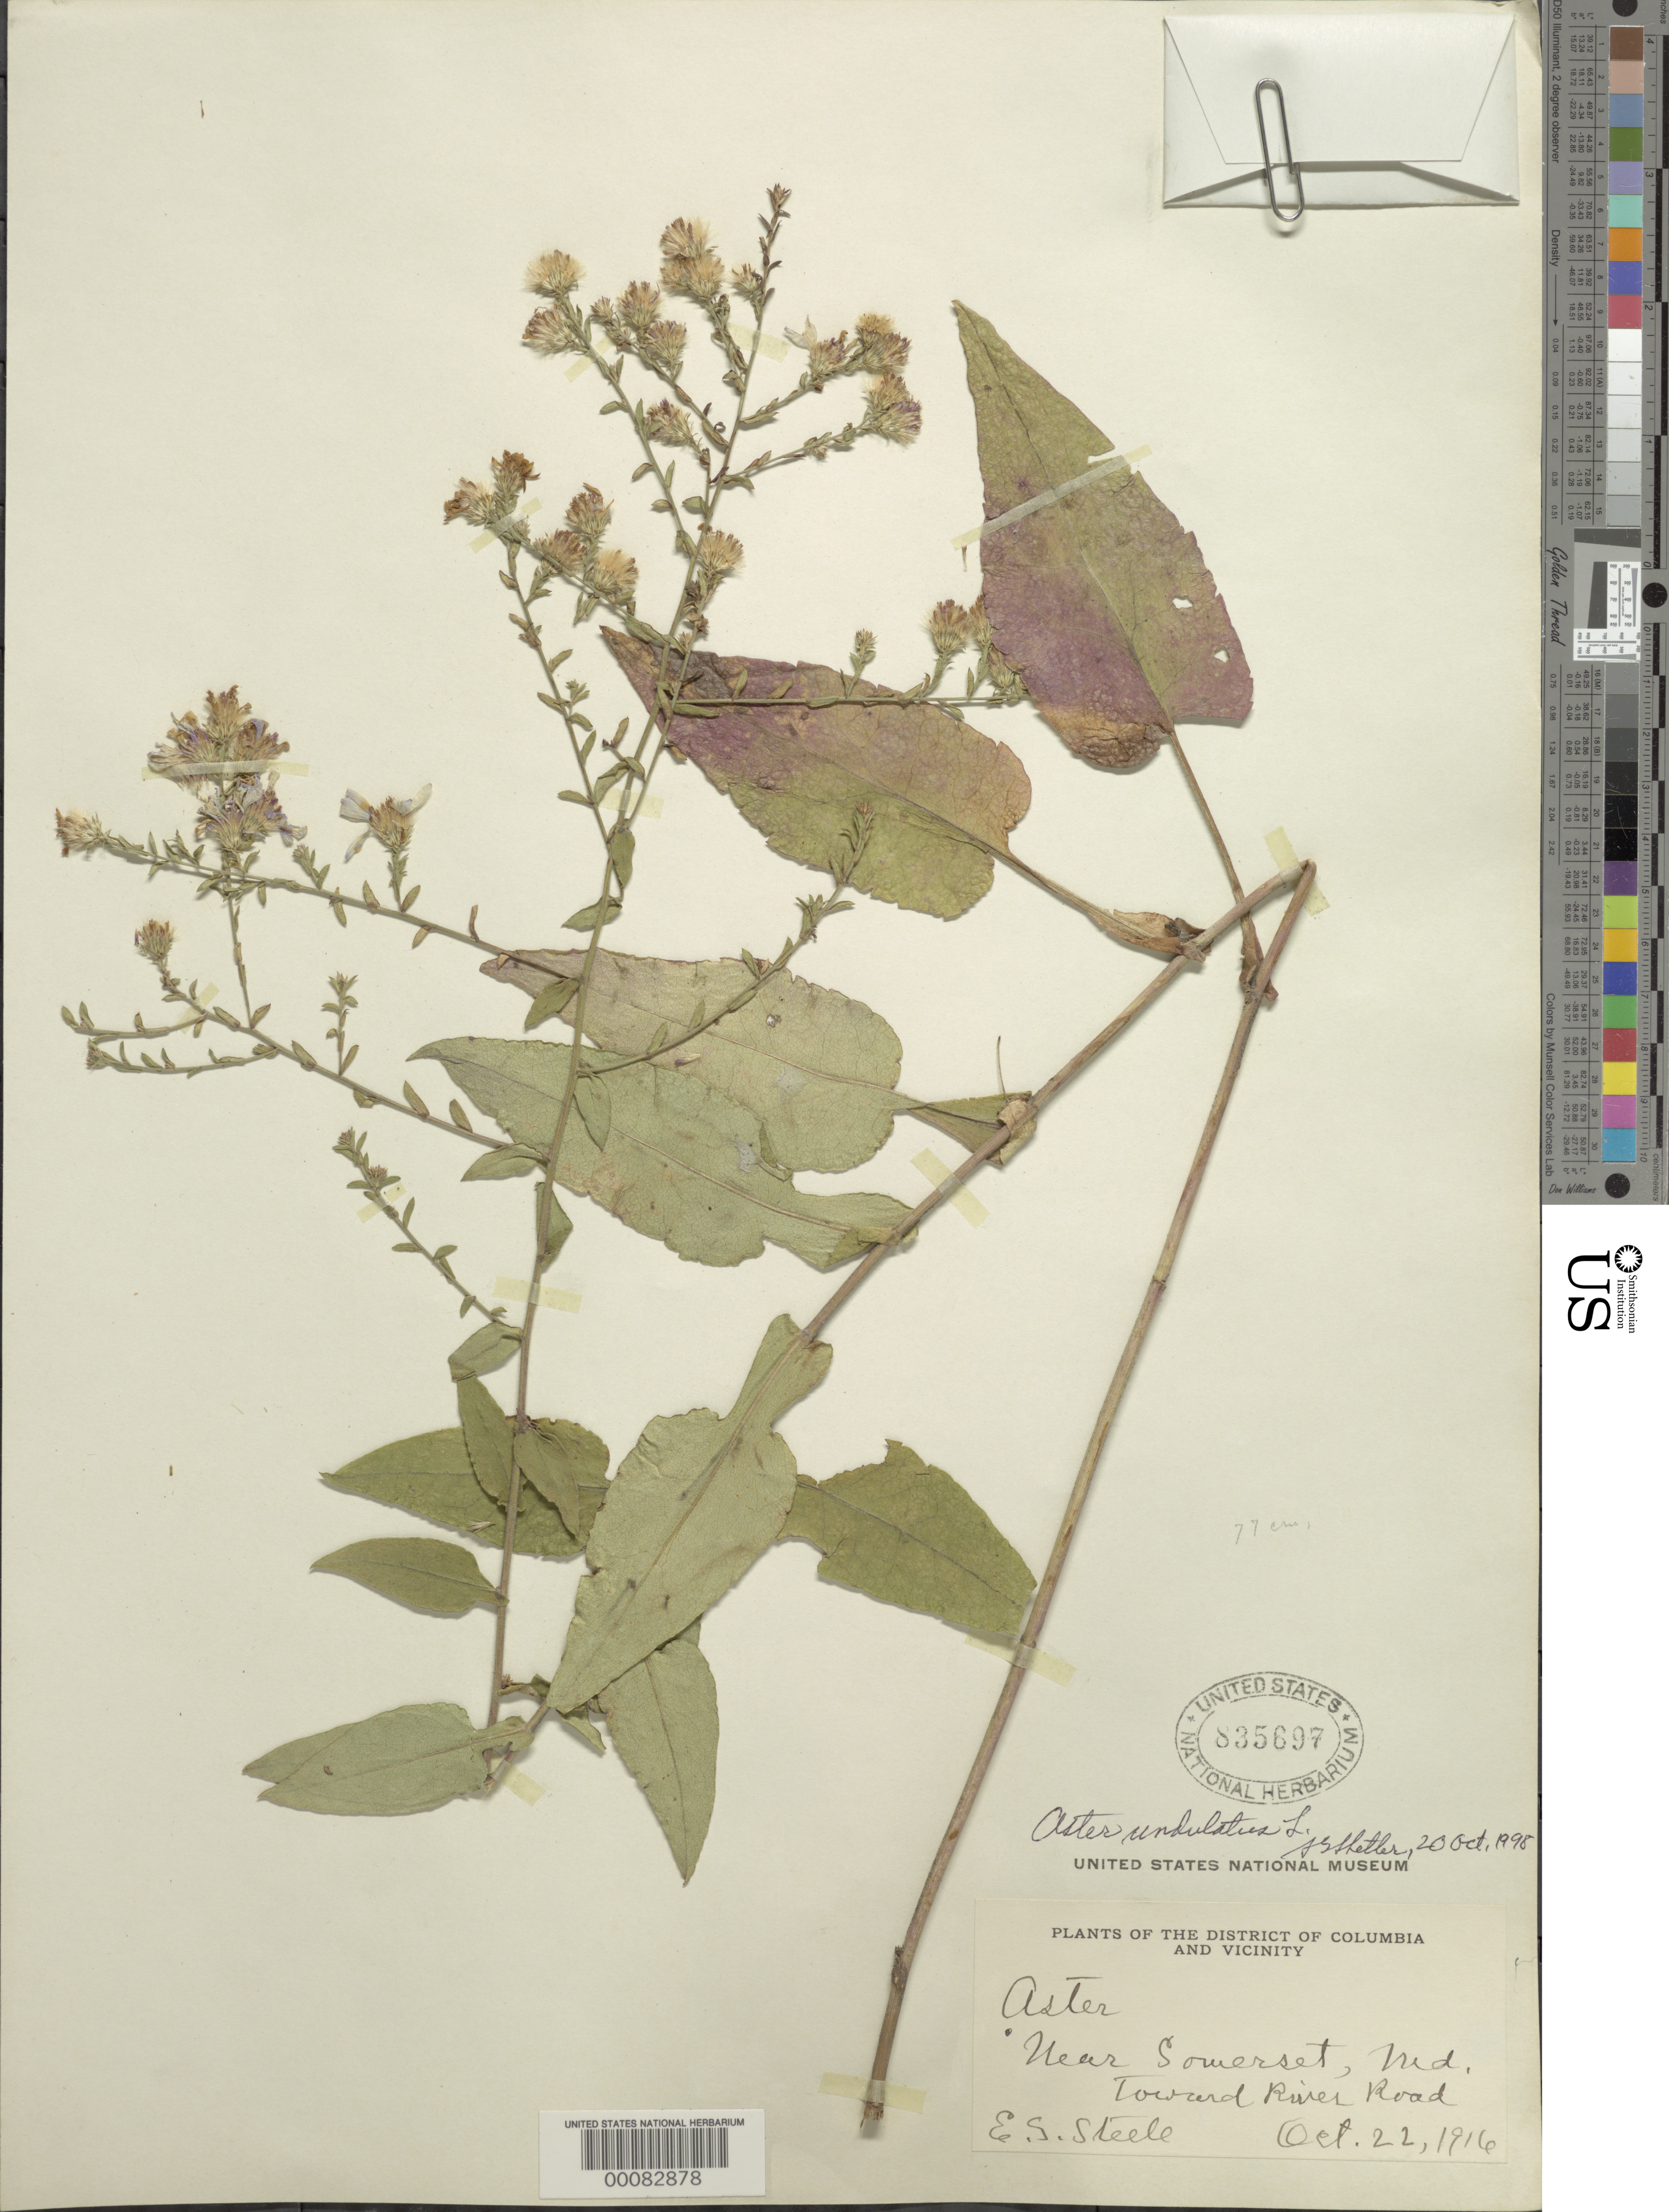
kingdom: Plantae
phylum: Tracheophyta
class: Magnoliopsida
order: Asterales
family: Asteraceae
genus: Symphyotrichum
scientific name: Symphyotrichum undulatum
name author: (L.) G.L. Nesom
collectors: E. Steele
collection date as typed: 22 Oct 1916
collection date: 1916-10-22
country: United States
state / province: Maryland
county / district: Montgomery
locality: Somerset vicinity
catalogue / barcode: US 835697